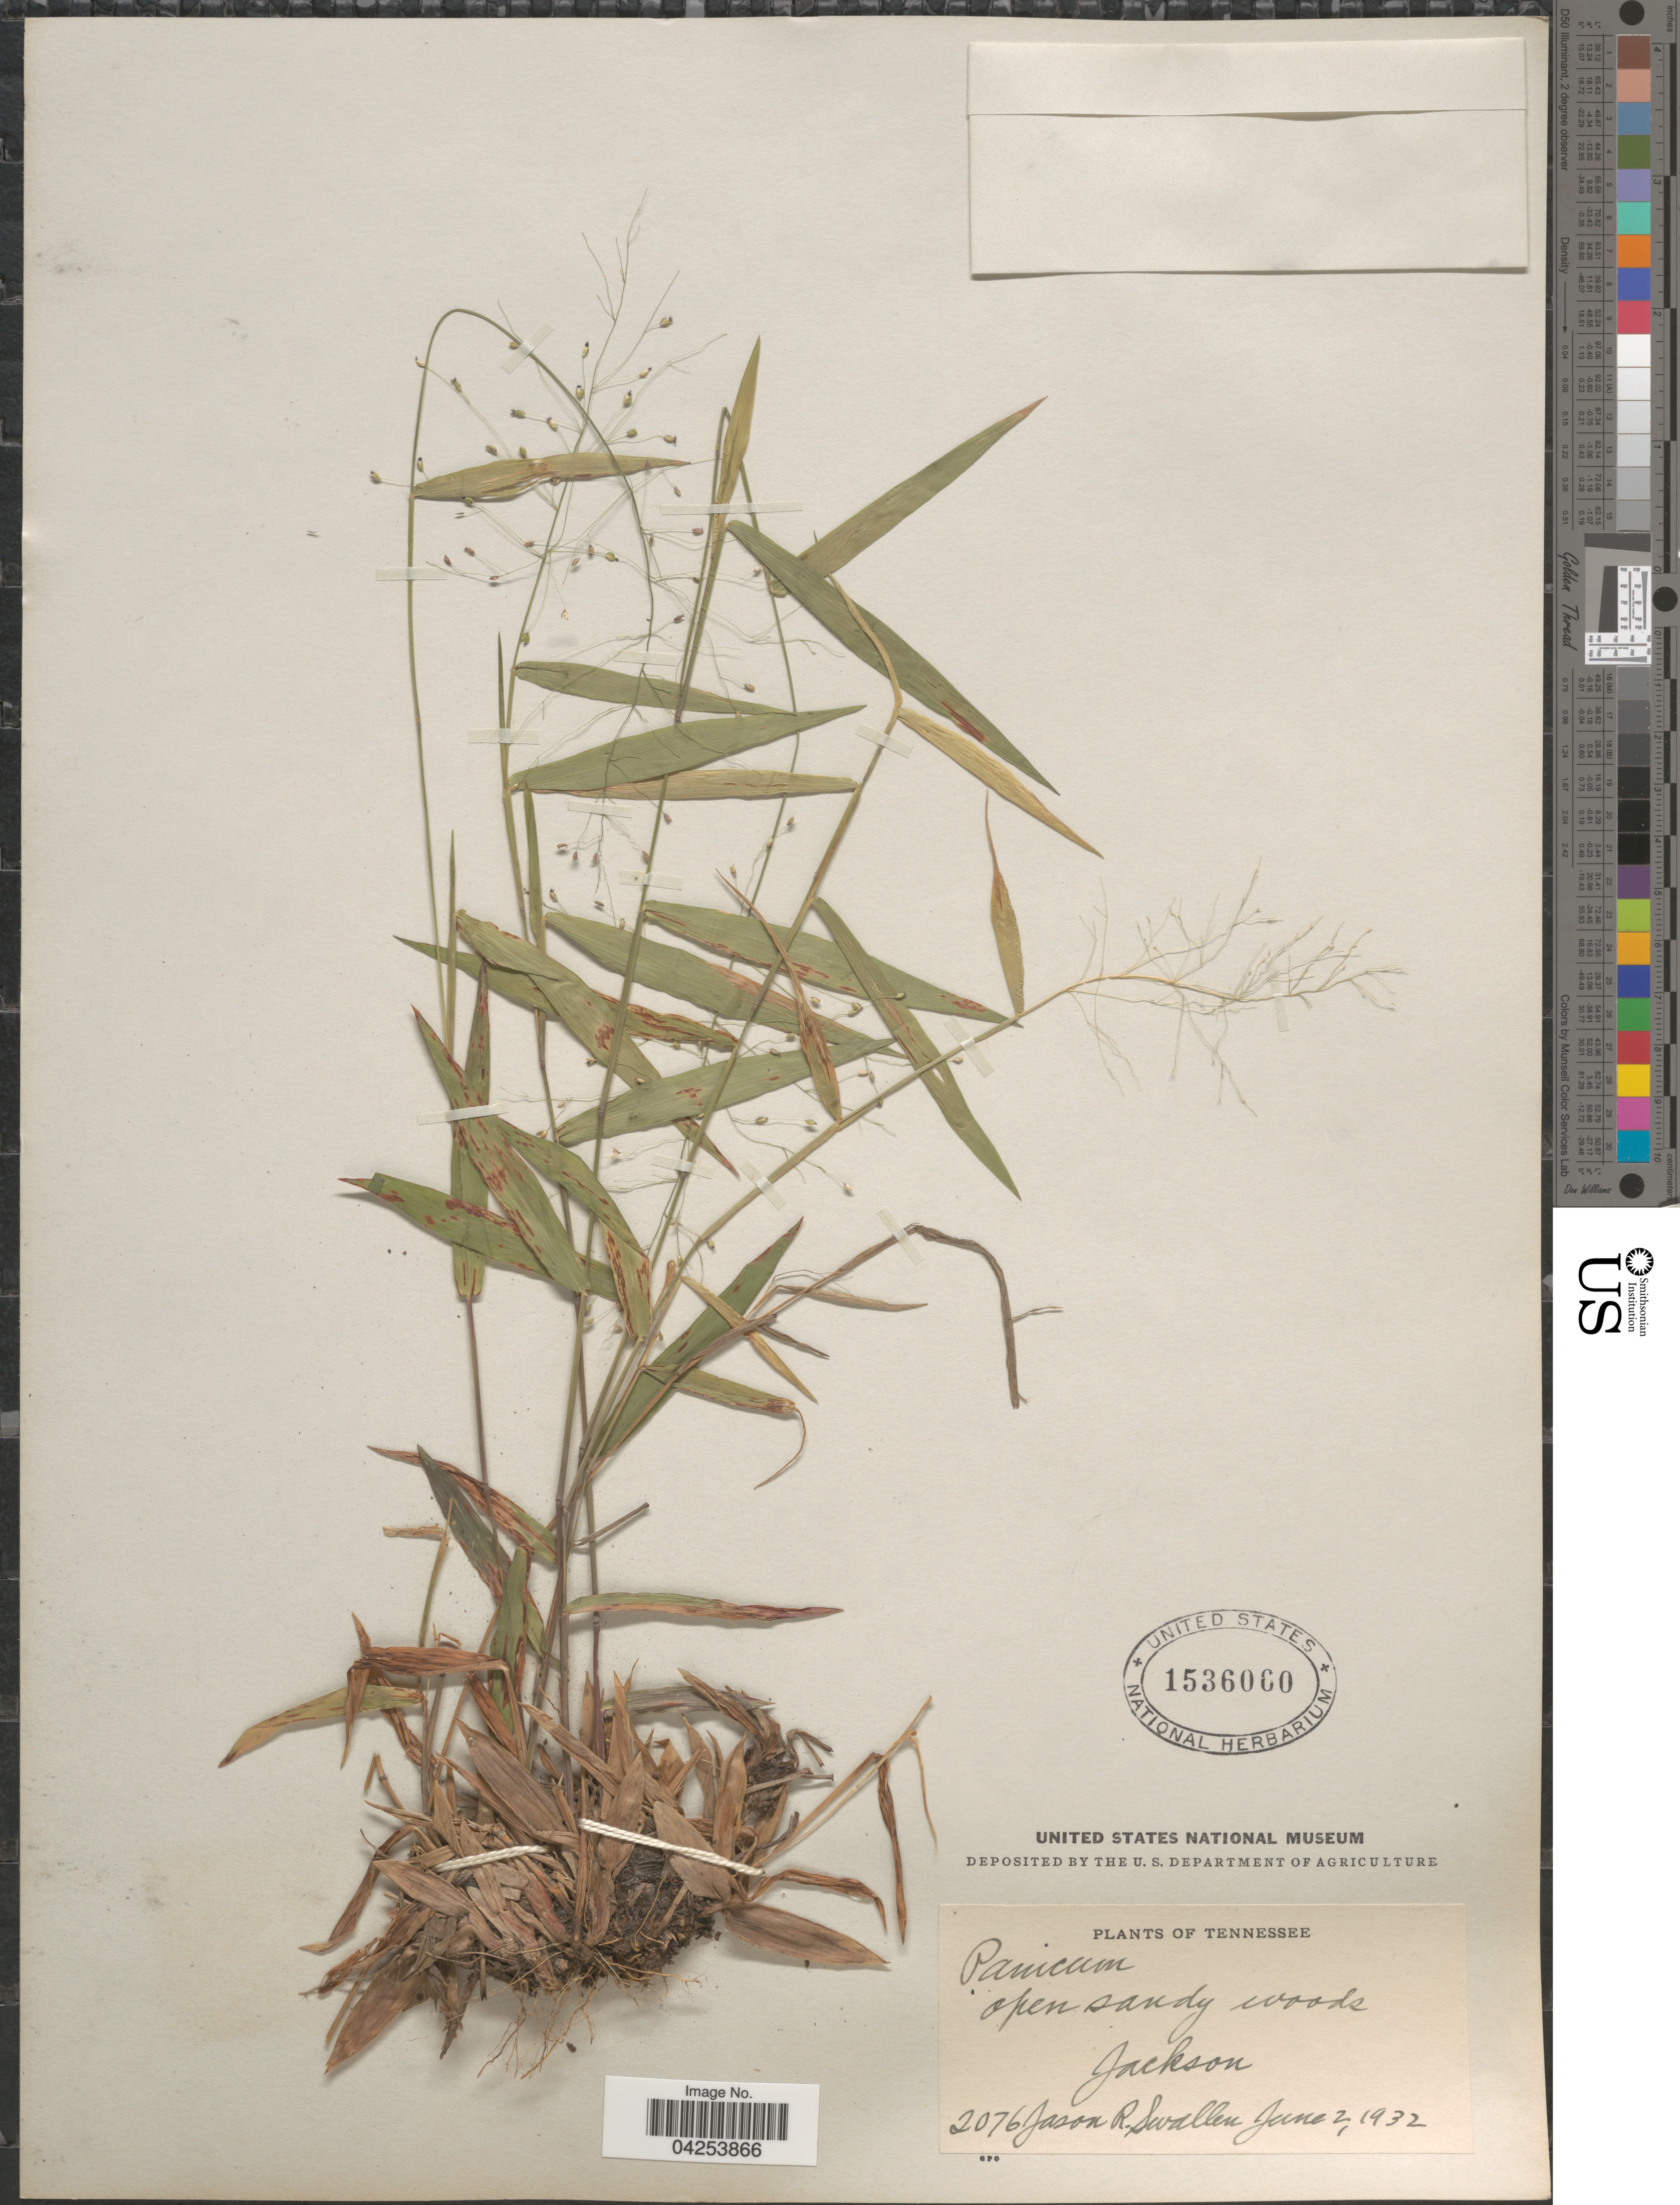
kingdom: Plantae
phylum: Tracheophyta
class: Liliopsida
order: Poales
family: Poaceae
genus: Dichanthelium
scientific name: Dichanthelium commutatum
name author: (Schult.) Gould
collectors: J. R. Swallen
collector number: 2076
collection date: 1932-06-02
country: United States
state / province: Tennessee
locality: Open sandy woods. Jackson.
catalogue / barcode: US 1536060